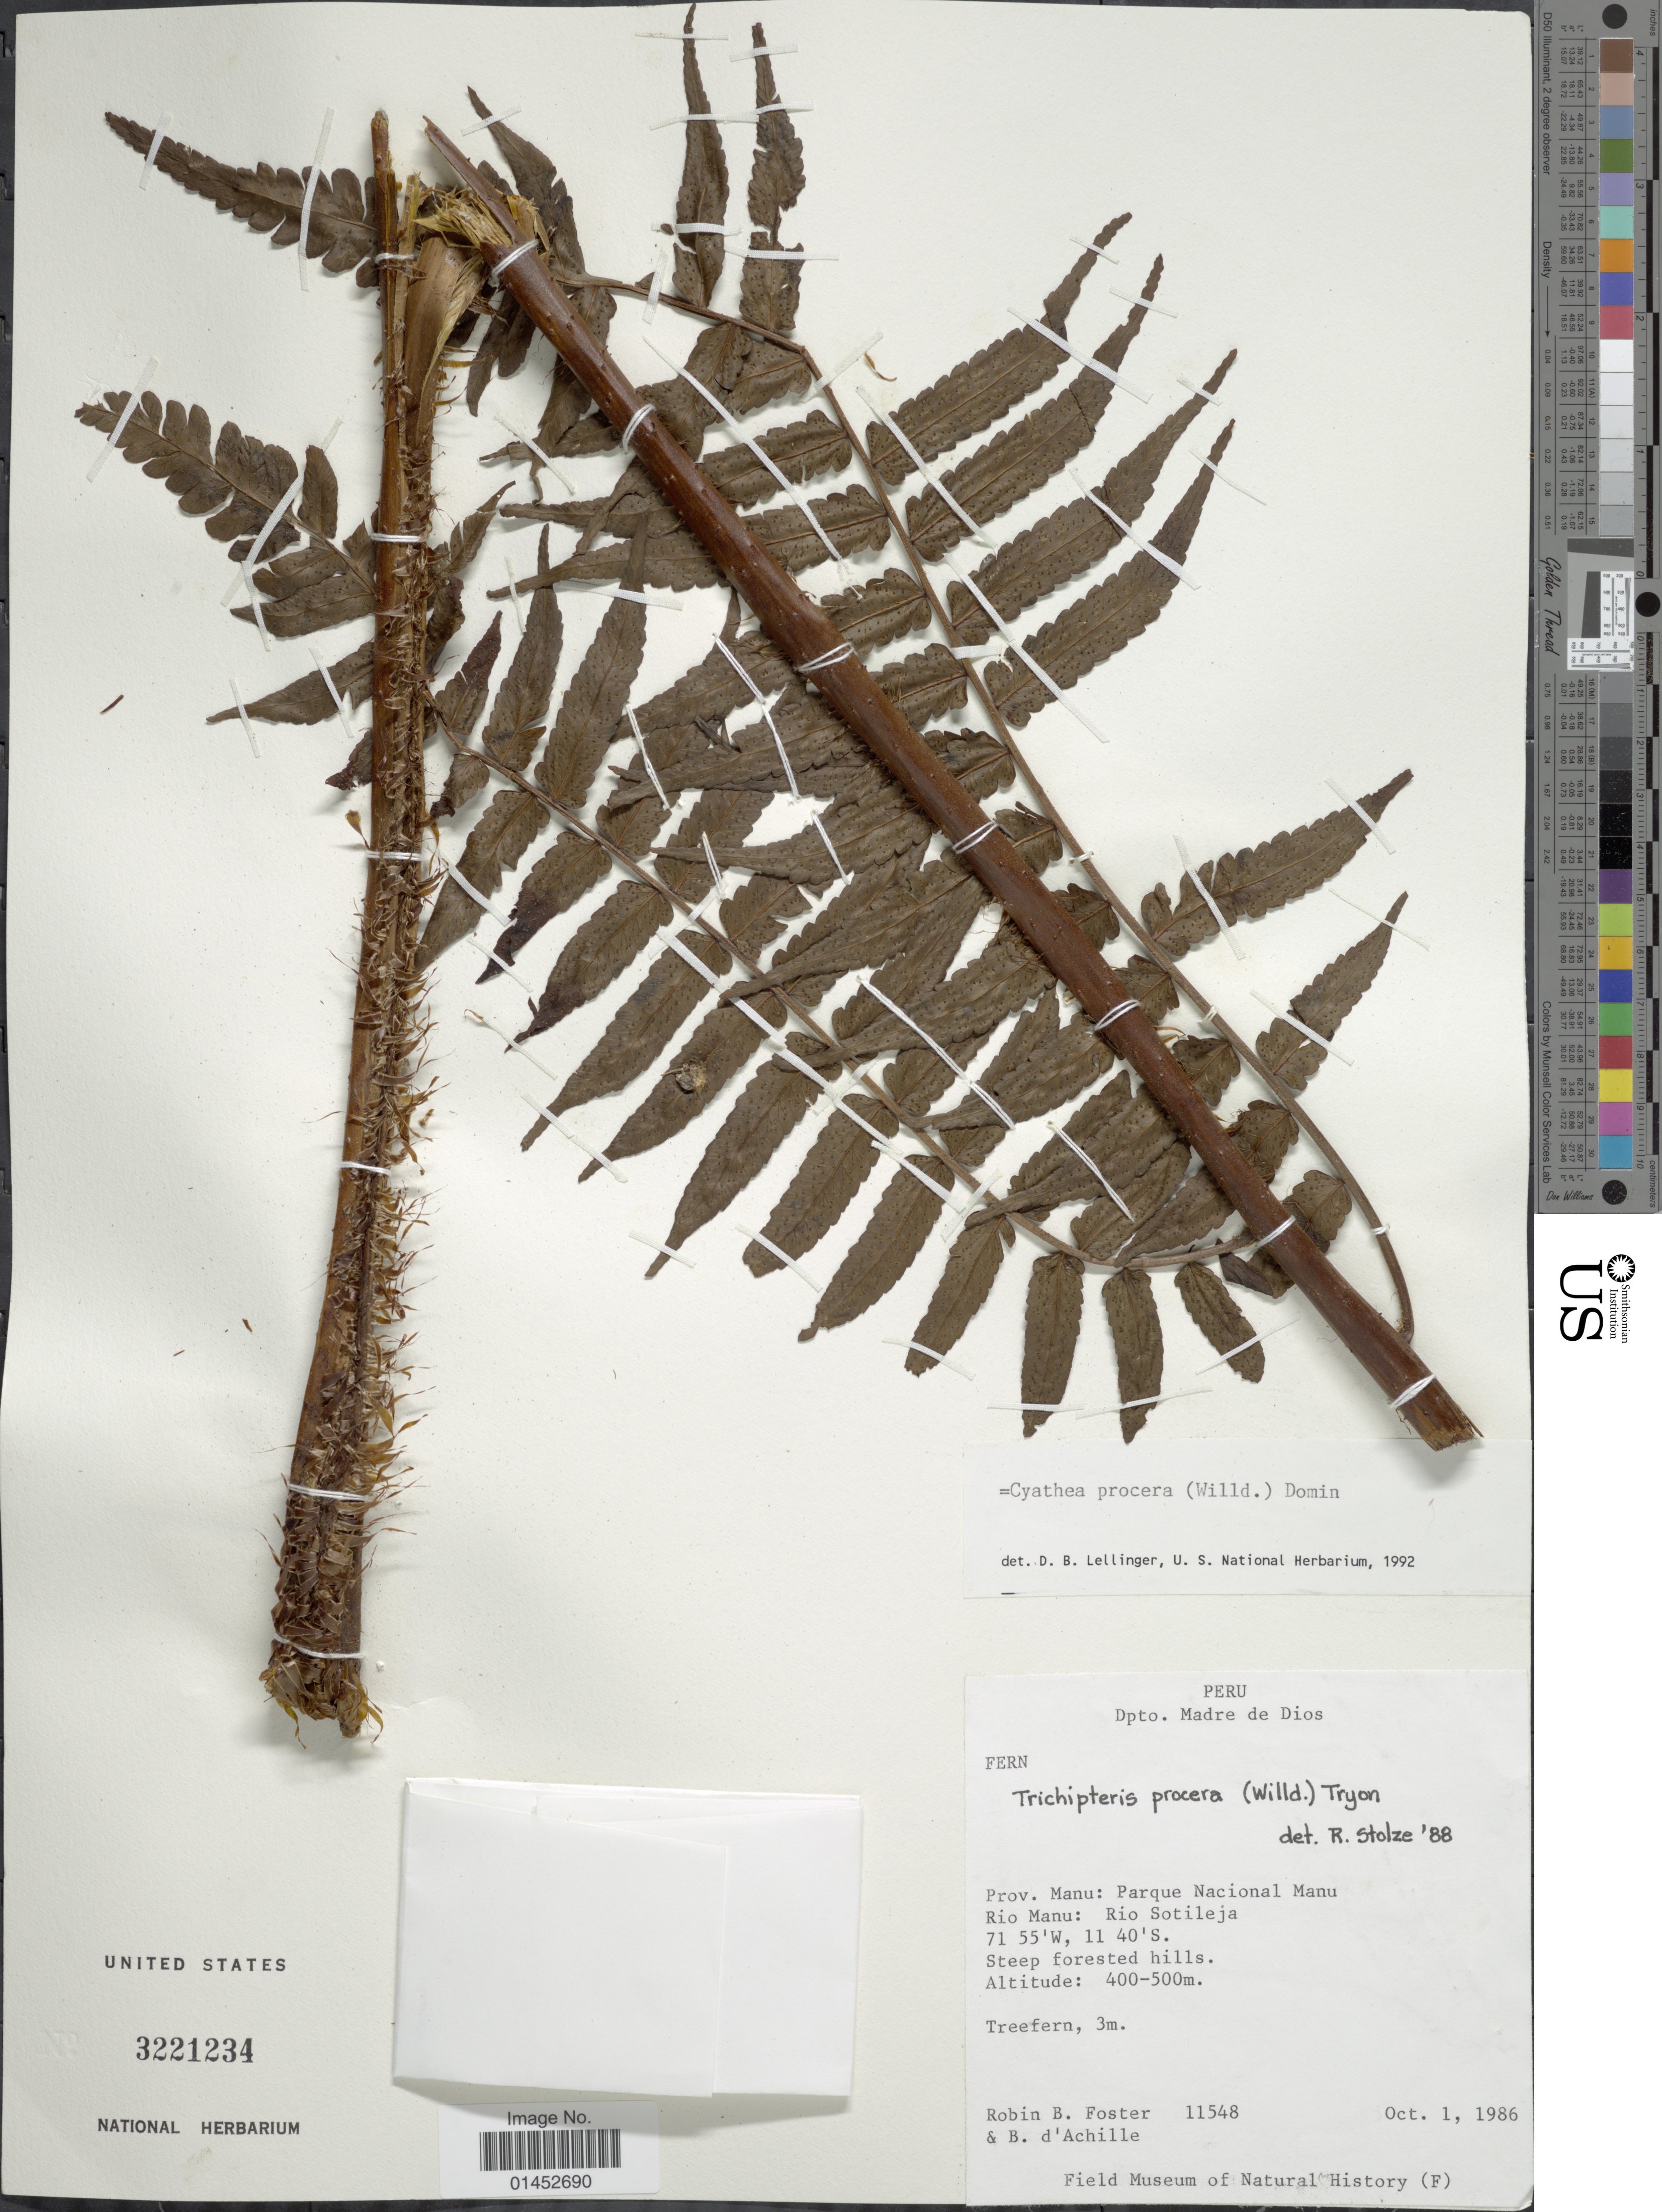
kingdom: Plantae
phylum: Tracheophyta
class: Polypodiopsida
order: Cyatheales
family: Cyatheaceae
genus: Cyathea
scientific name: Cyathea pungens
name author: (Willd.) Domin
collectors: R. B. Foster & B. d'Achille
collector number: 11548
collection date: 1986-10-01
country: Peru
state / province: Madre de Dios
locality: Dpto Madre de Dios, Prov.Manu: Parque Nacional Manu Rio Manu : Rio Sotileja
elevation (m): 400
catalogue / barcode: US 3221234